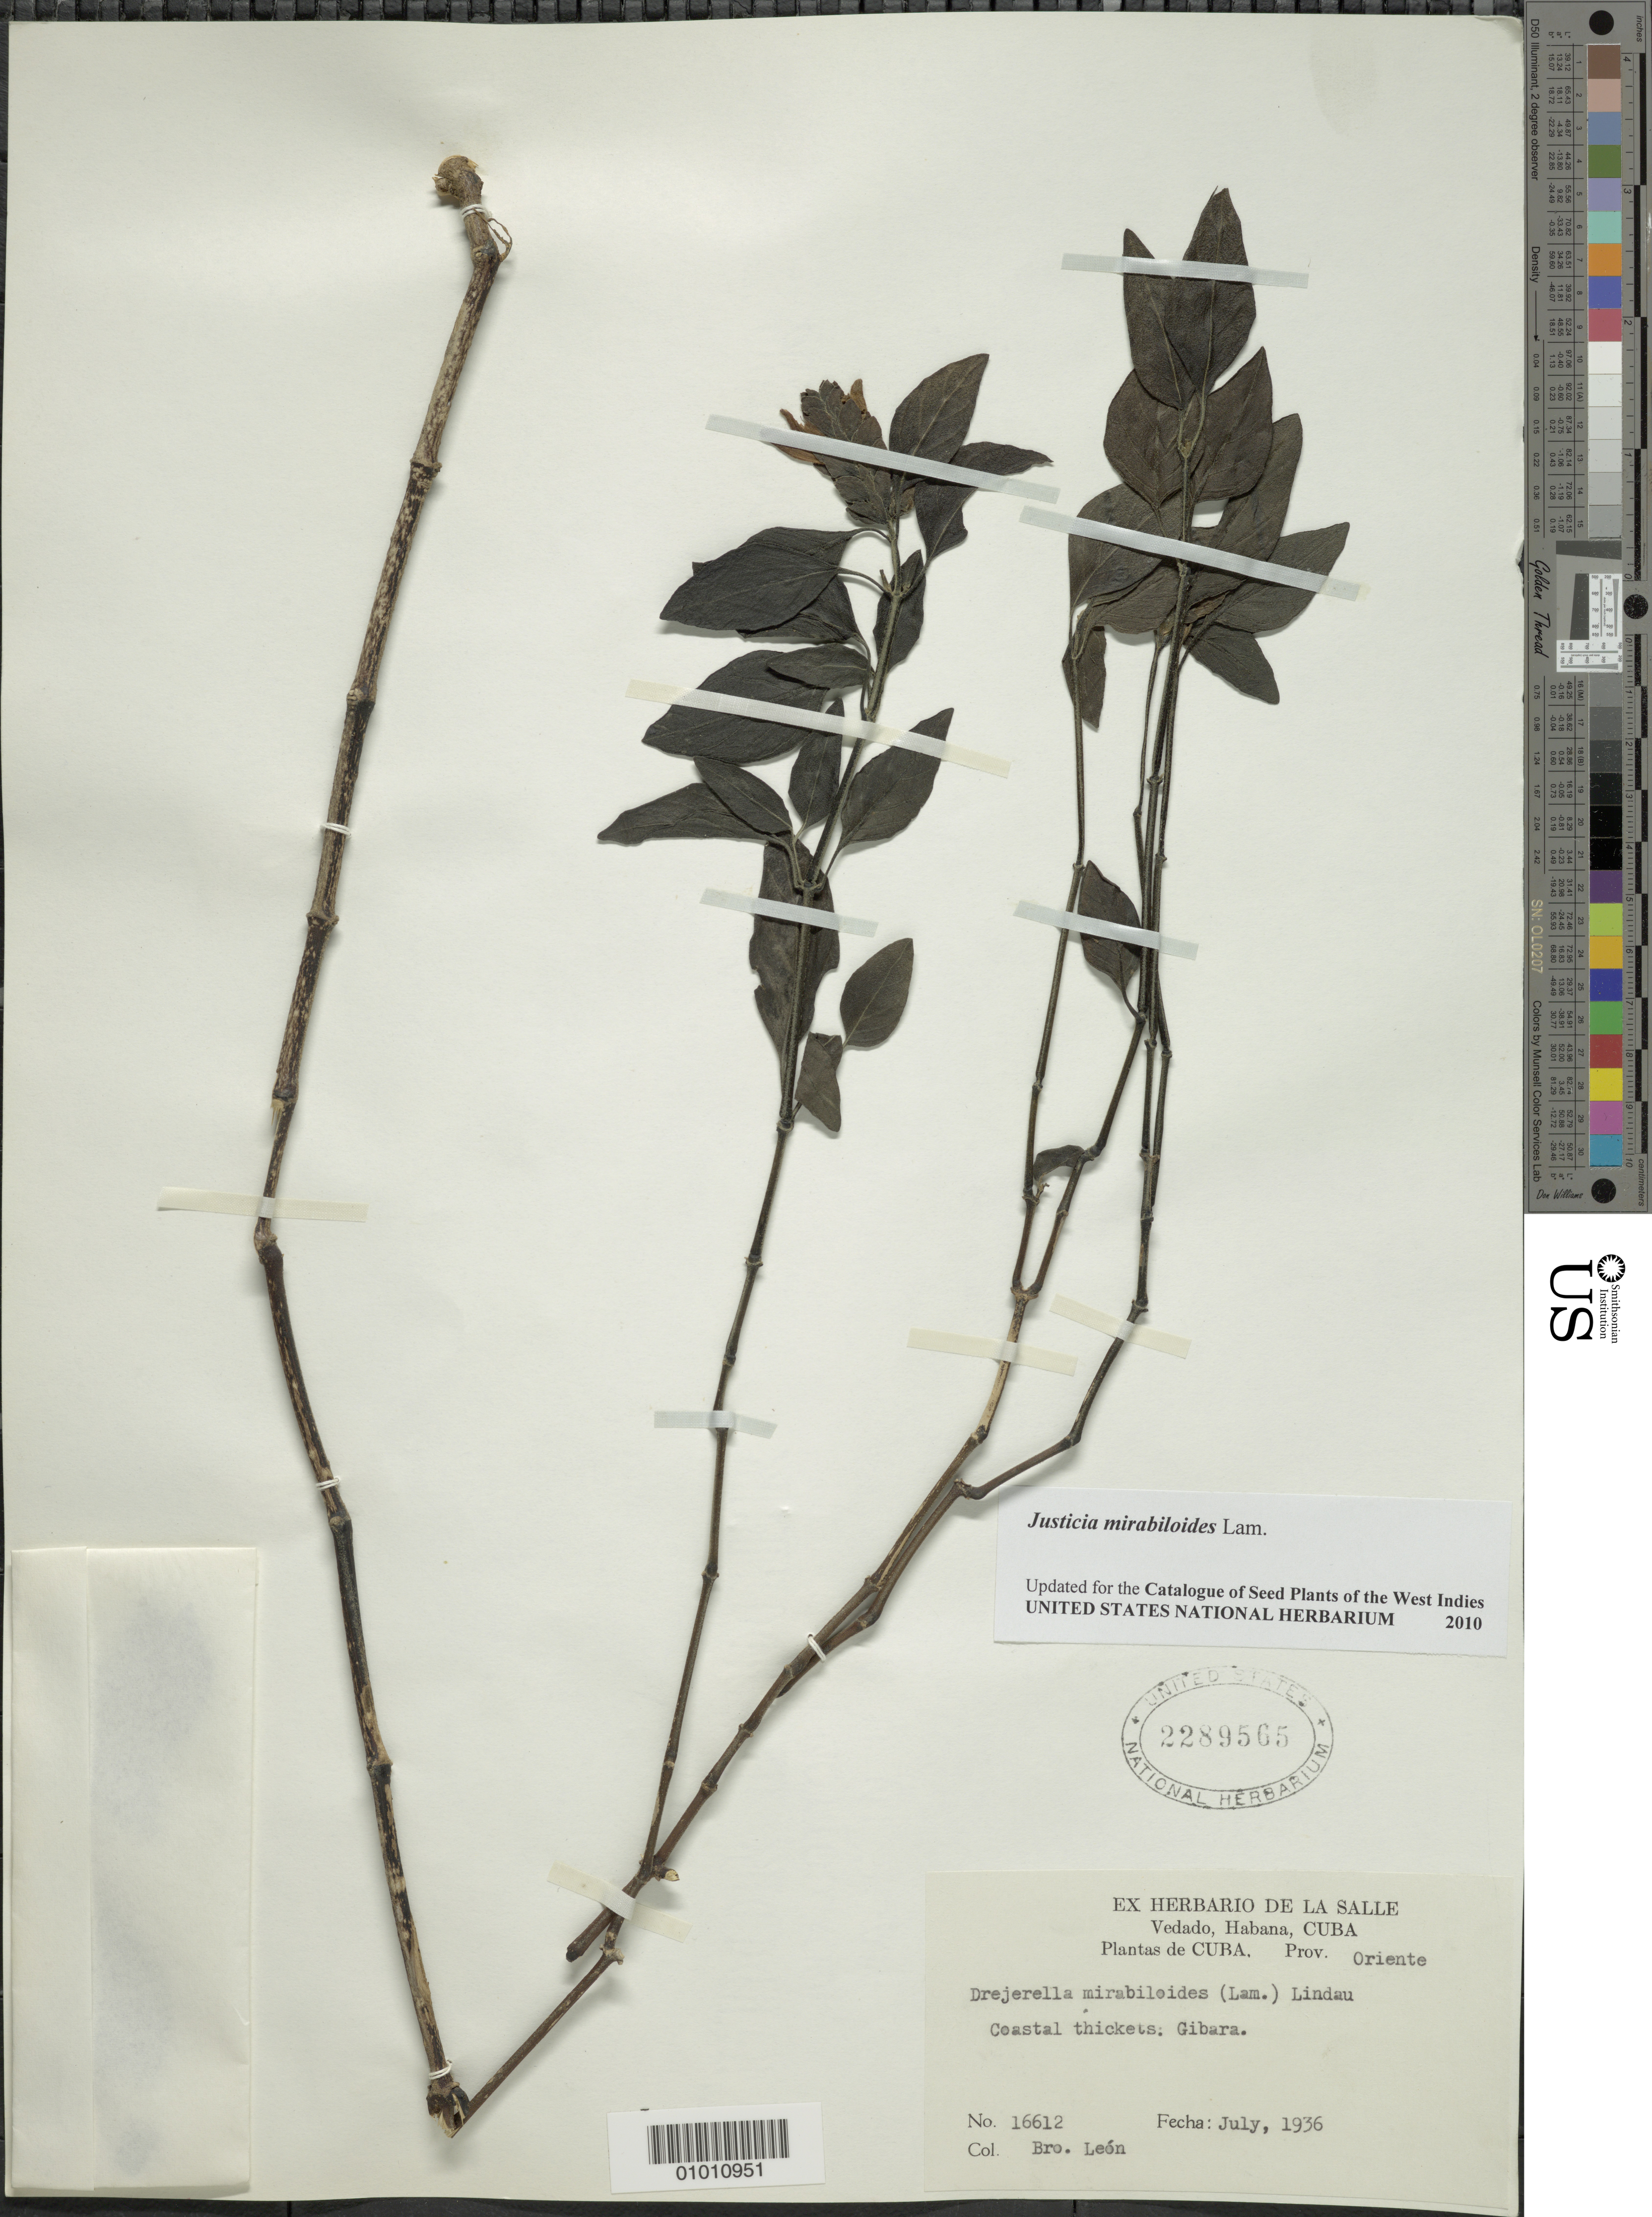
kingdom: Plantae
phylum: Tracheophyta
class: Magnoliopsida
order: Lamiales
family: Acanthaceae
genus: Justicia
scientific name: Justicia mirabiloides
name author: Lam.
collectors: Bro. León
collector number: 16612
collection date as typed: Jul 1936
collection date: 1936-07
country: Cuba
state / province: Oriente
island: Cuba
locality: Gibara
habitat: Coastal thickets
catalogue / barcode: US 2289565